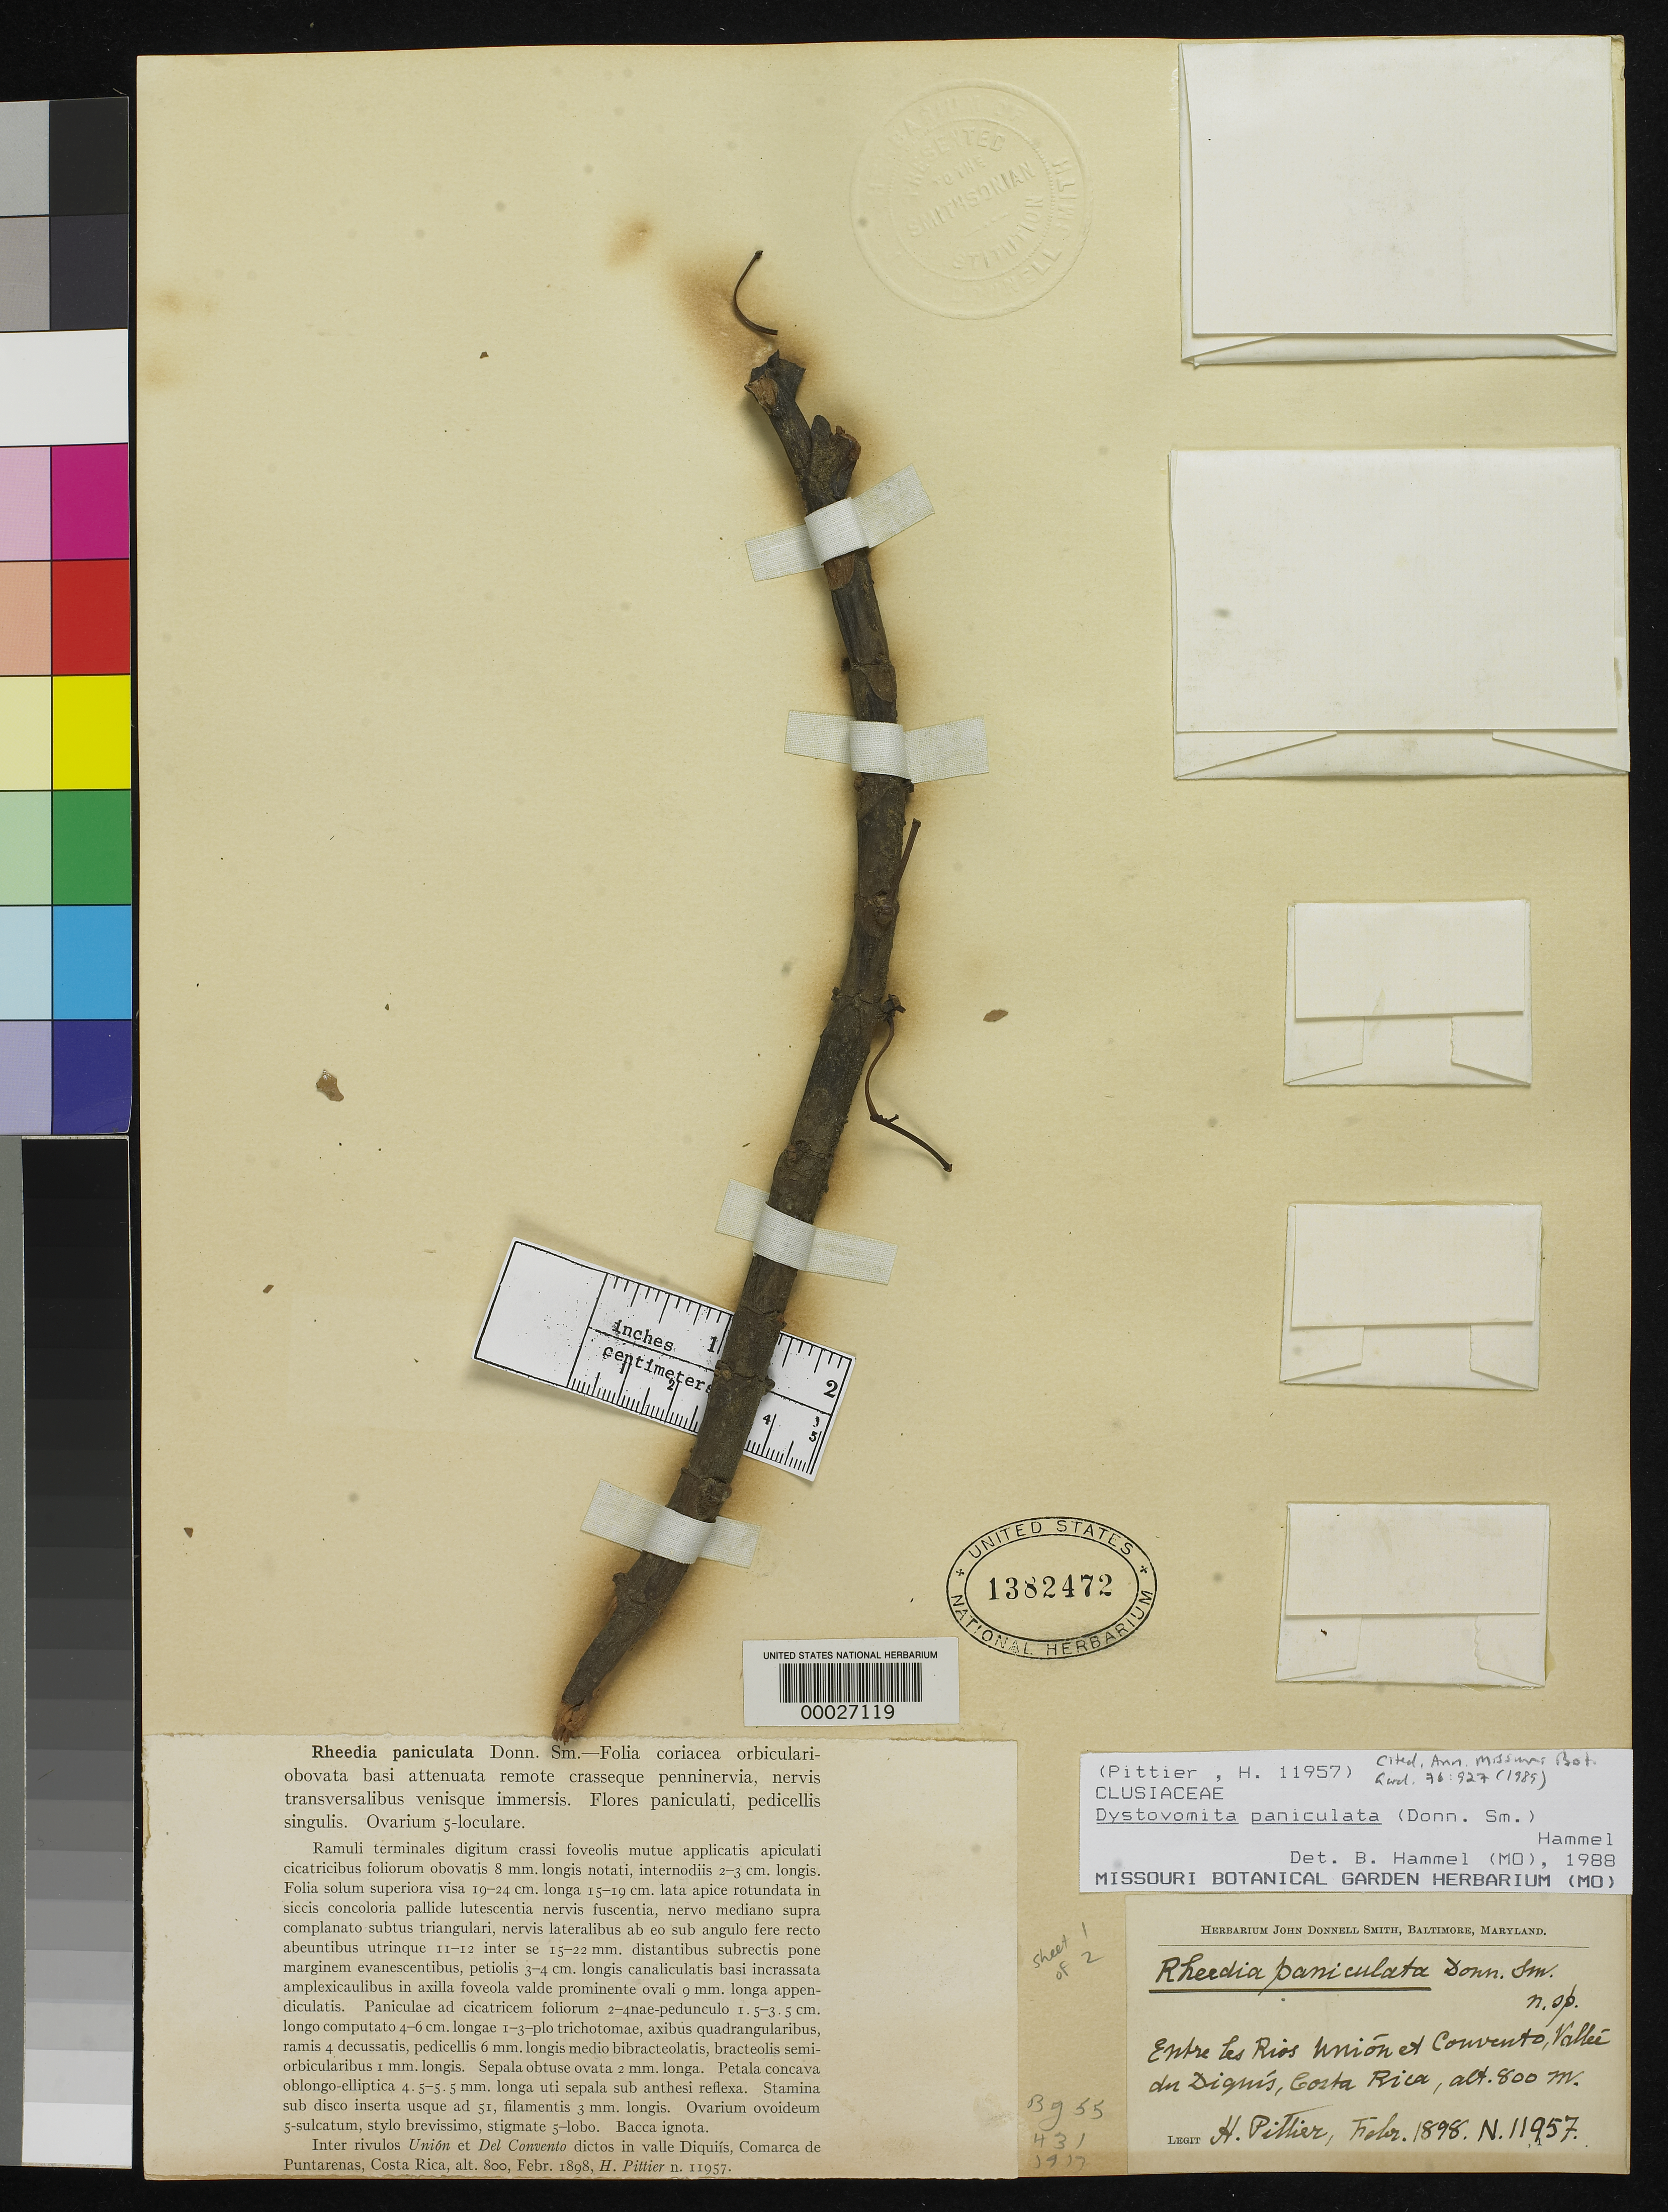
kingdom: Plantae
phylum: Tracheophyta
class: Magnoliopsida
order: Malpighiales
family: Clusiaceae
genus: Rheedia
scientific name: Rheedia paniculata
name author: Donn. Sm.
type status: Holotype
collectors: H. F. Pittier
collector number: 11957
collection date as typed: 12 Feb 1898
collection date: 1898-02-12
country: Costa Rica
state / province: Puntarenas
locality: Inter Rivulos Union et del convento Dictosin Valle Diquiis.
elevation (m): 800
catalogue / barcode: US 1382472